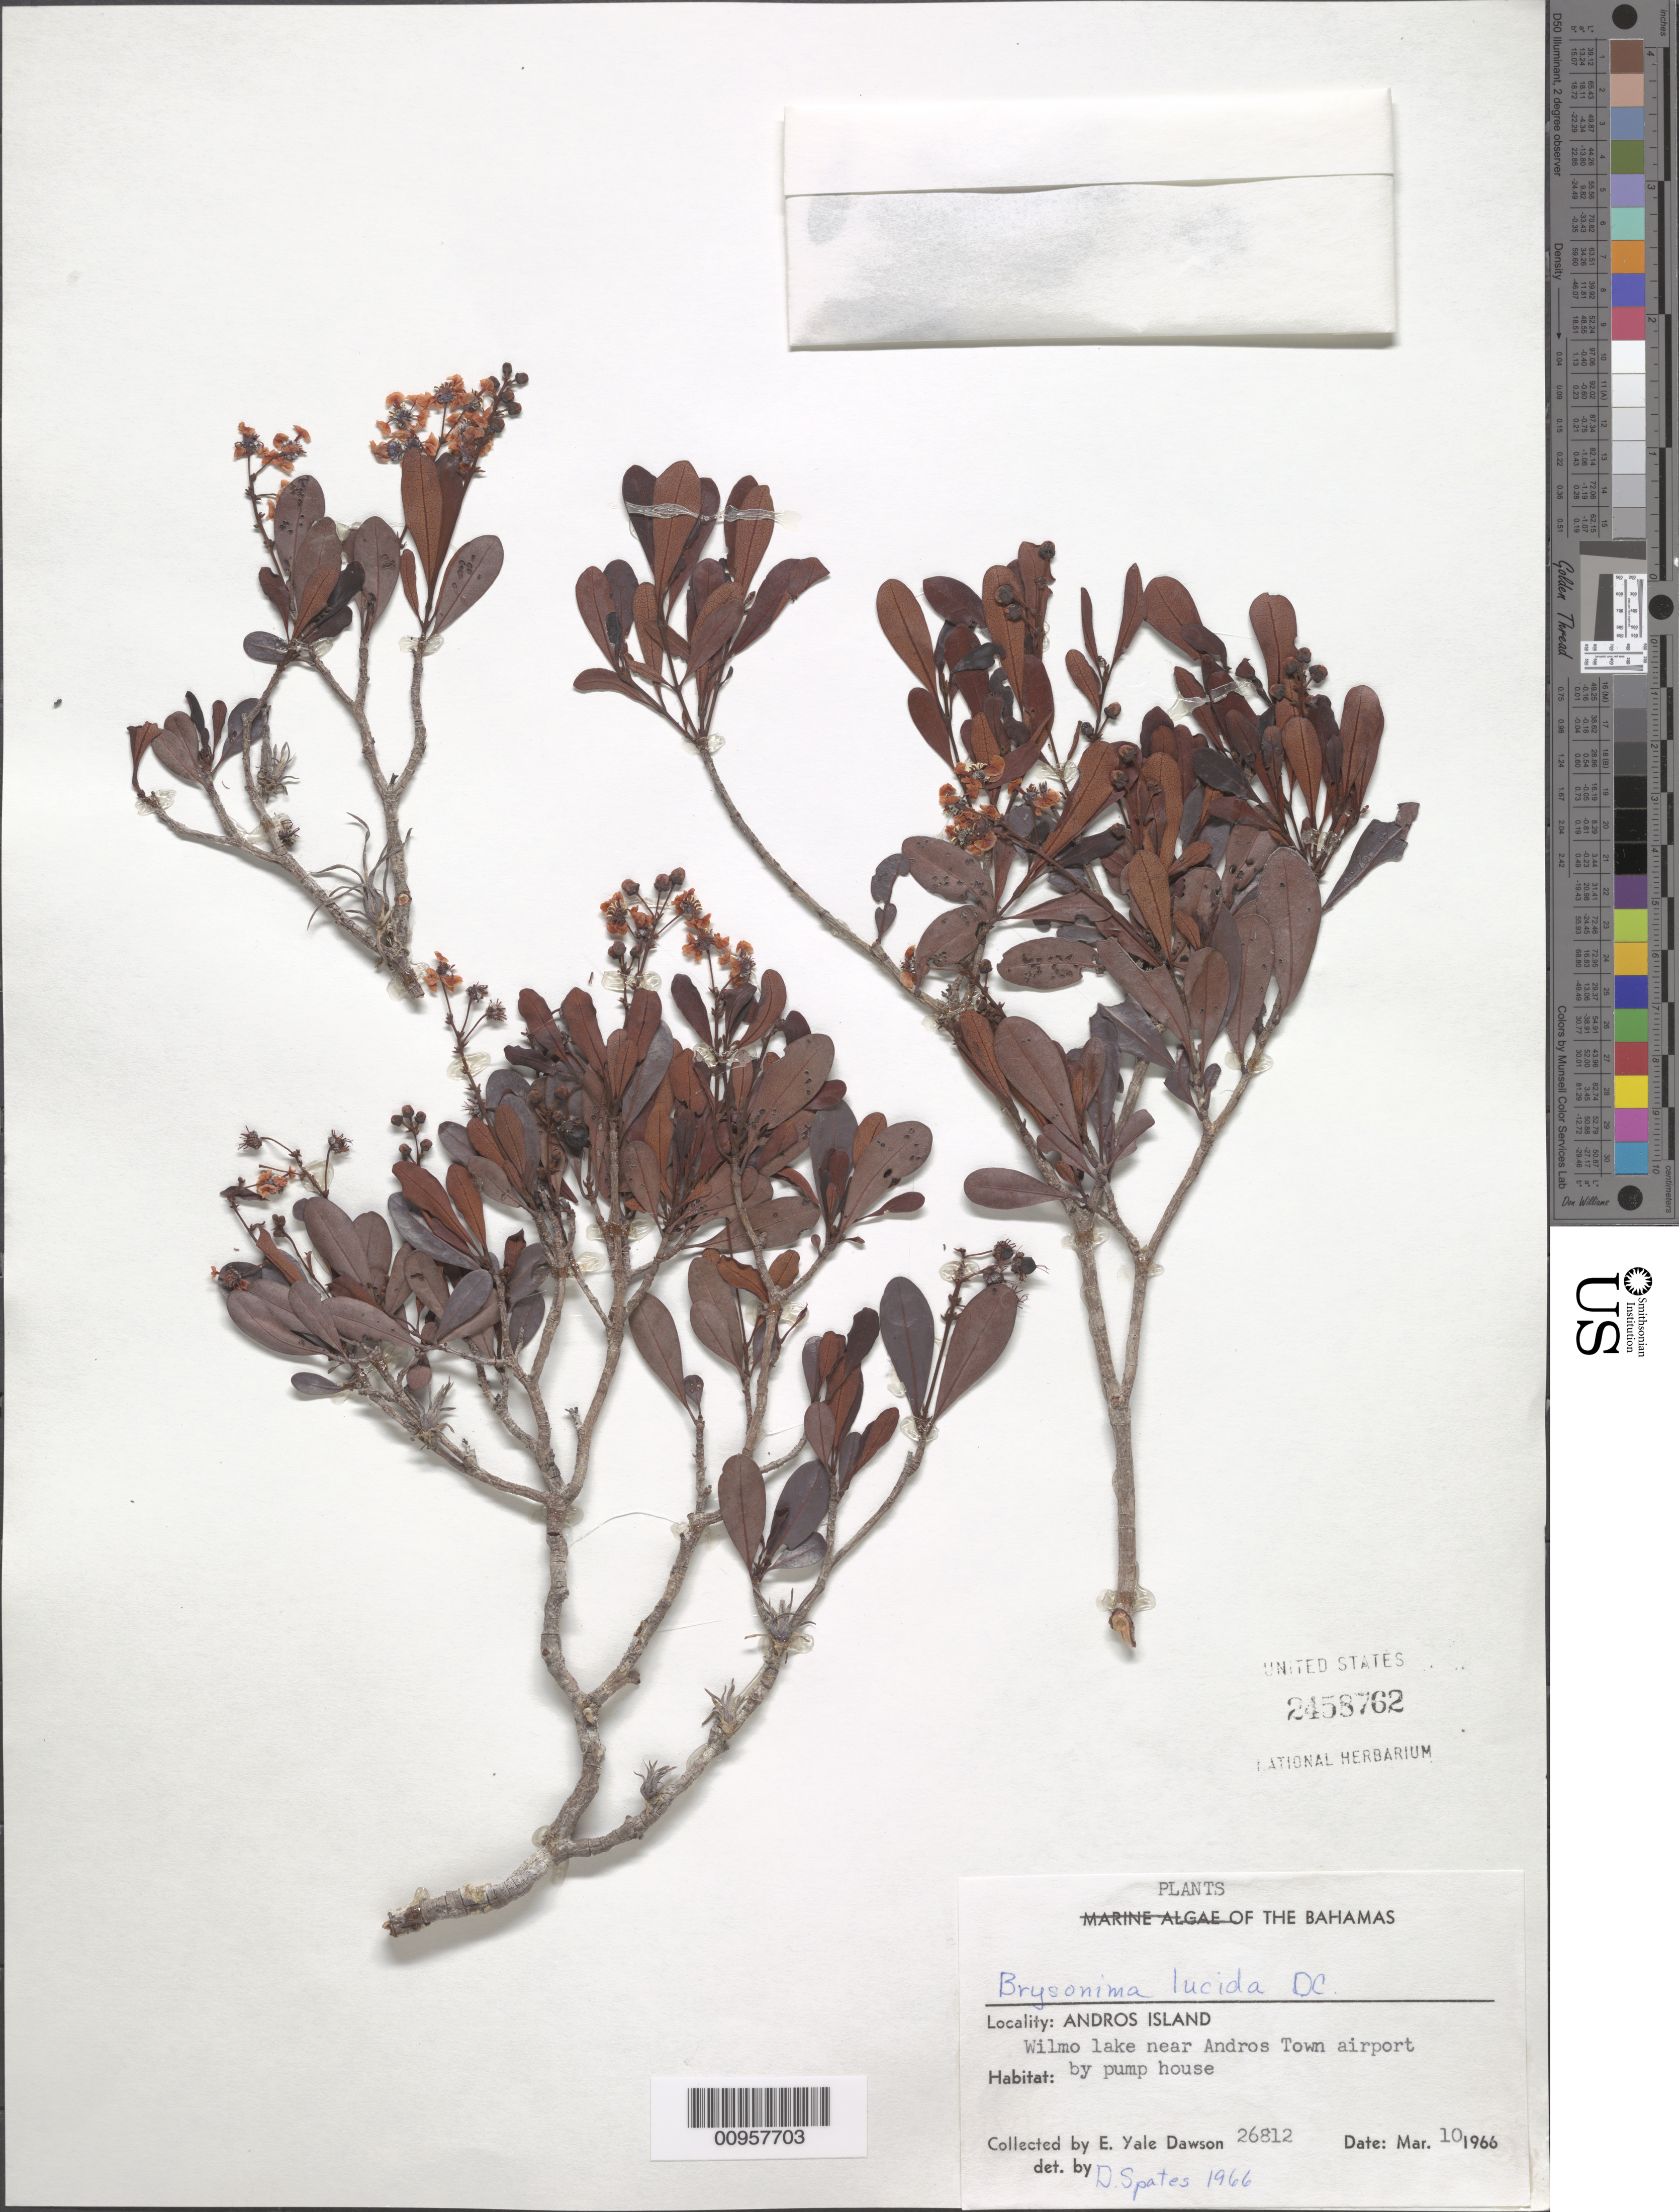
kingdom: Plantae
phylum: Tracheophyta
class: Magnoliopsida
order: Malpighiales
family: Malpighiaceae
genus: Byrsonima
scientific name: Byrsonima lucida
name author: (Mill.) DC.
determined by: Spates, D.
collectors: E. Y. Dawson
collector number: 26812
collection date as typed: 10 Mar 1966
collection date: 1966-03-10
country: Bahamas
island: Andros Island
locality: Wilmo Lake, near Andros Town airport, by pumb base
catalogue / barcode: US 2458762